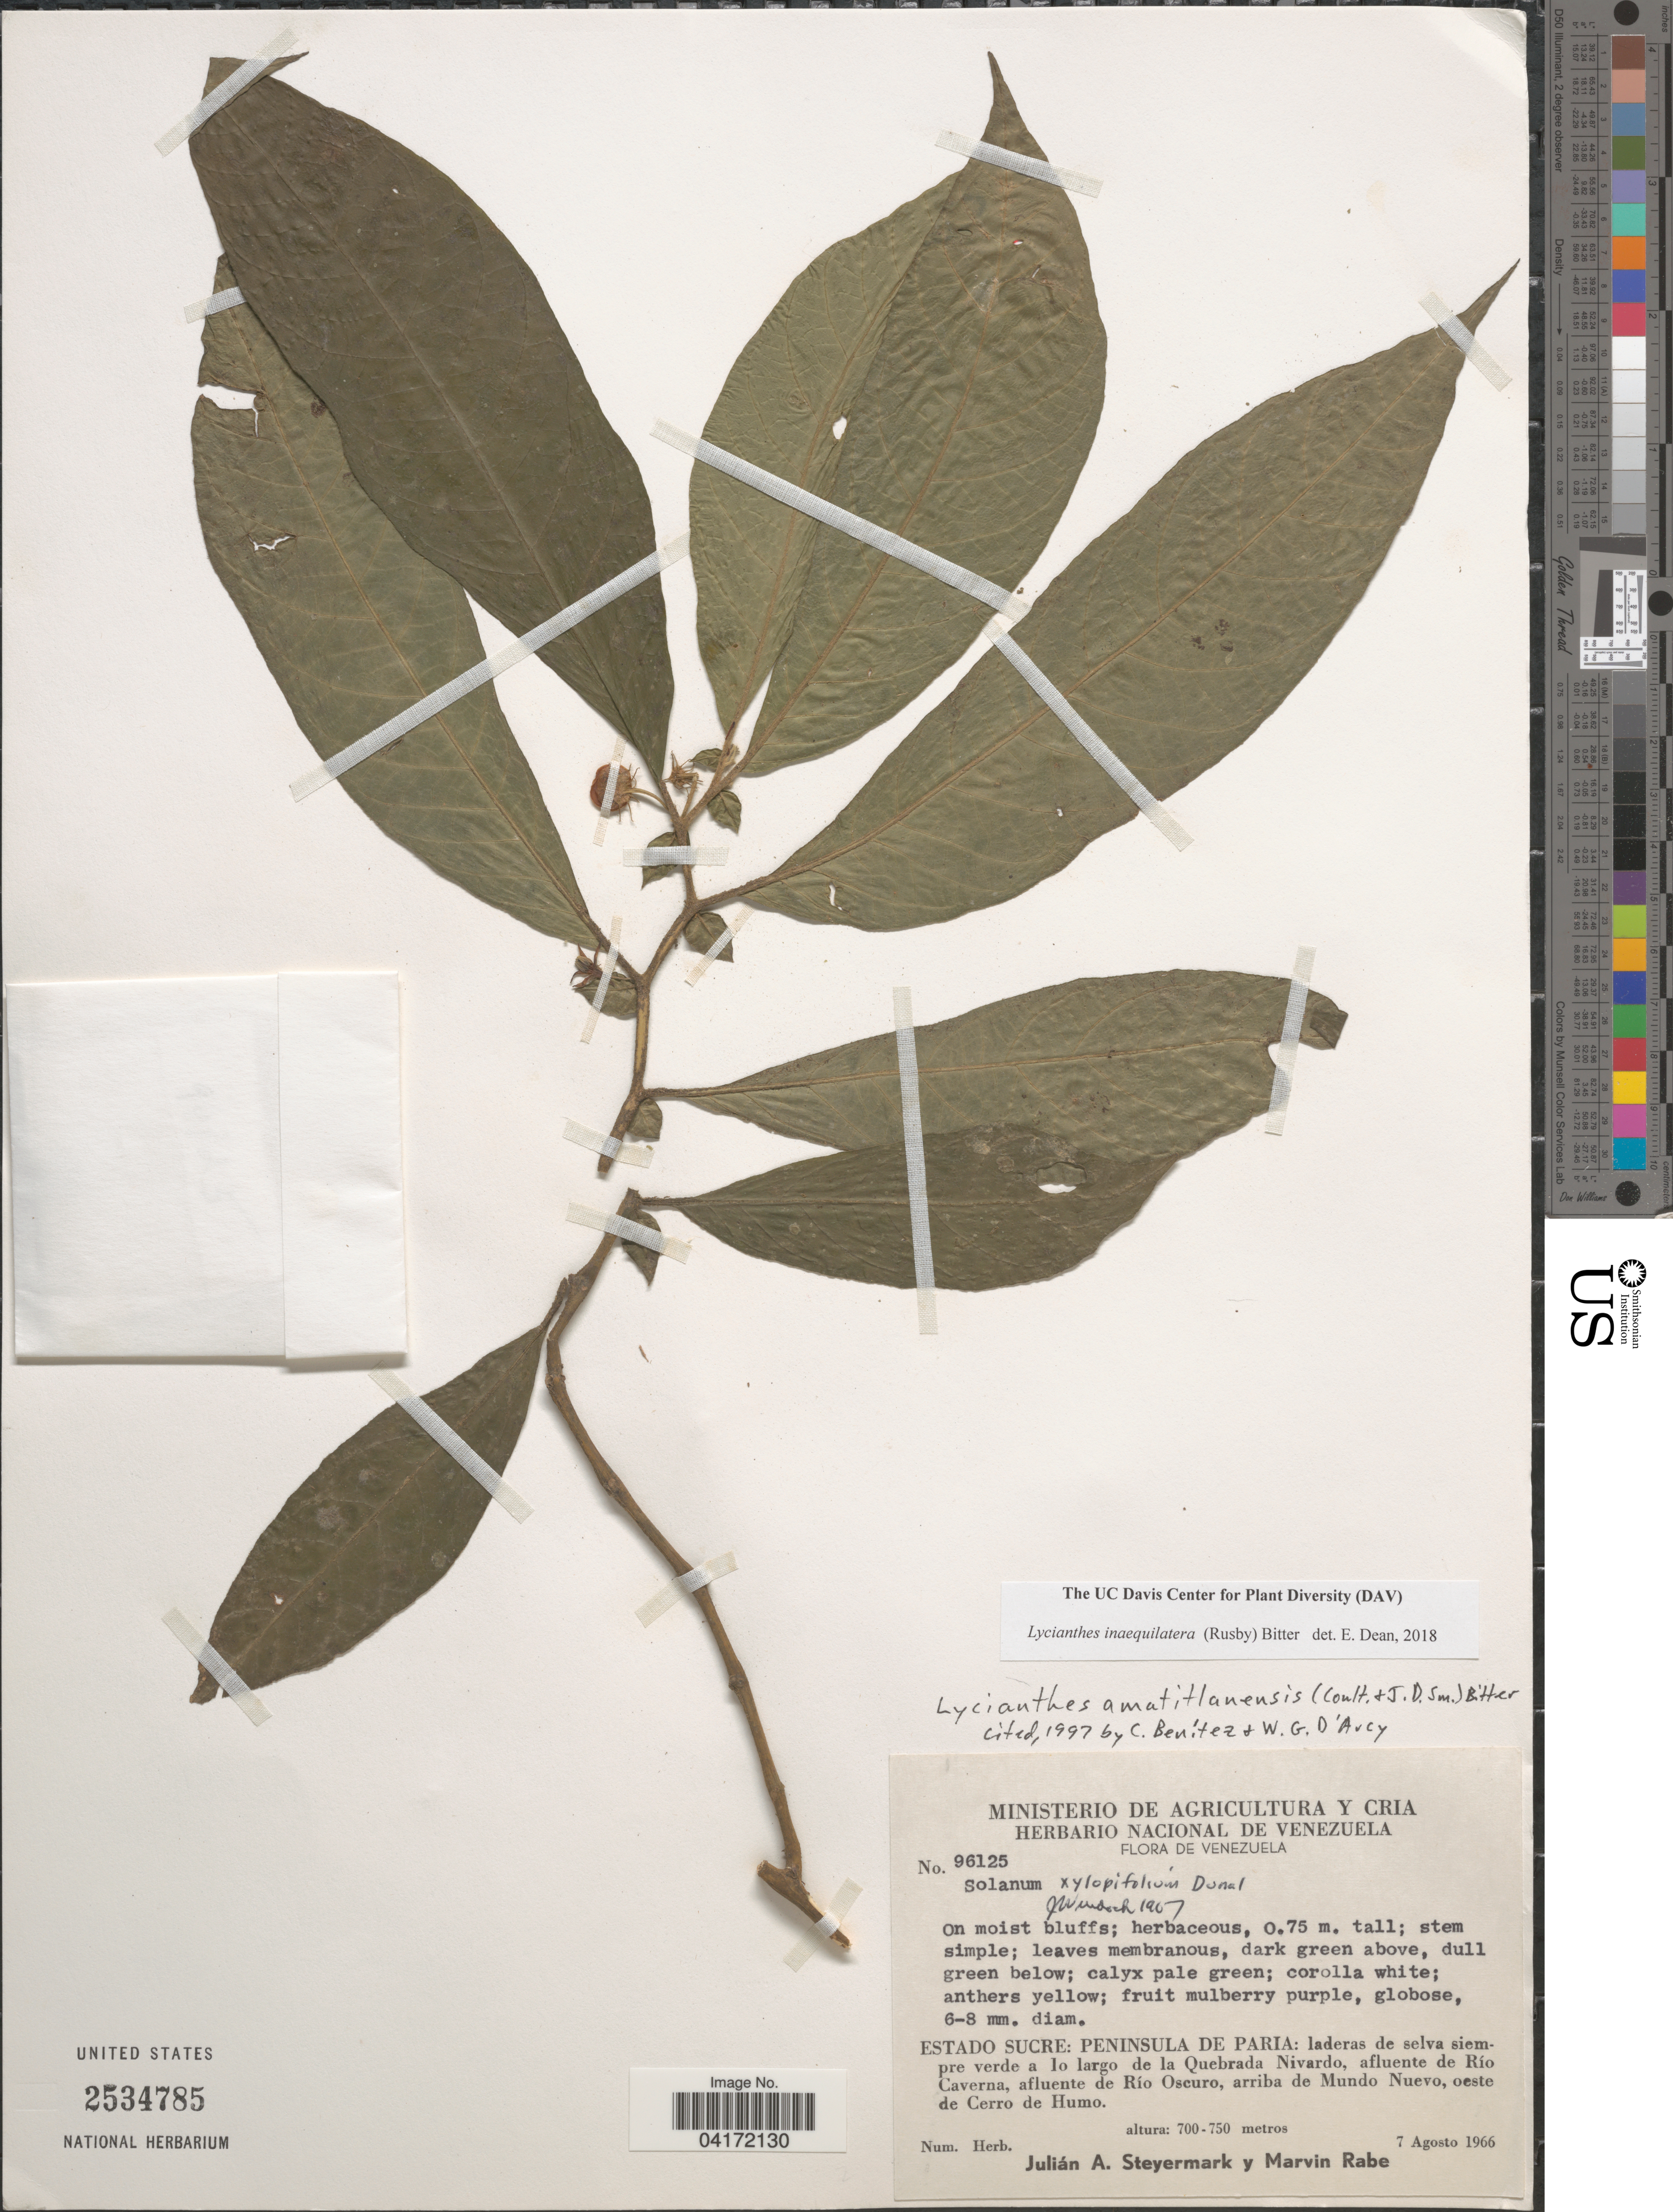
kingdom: Plantae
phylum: Tracheophyta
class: Magnoliopsida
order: Solanales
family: Solanaceae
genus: Lycianthes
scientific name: Lycianthes inaequilatera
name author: (Rusby) Bitter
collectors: J. Steyermark & M. Rabe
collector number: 96125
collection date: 1966-08-07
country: Venezuela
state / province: Sucre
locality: Peninsula de Paria: laderas de selva siempre verde a lo largo de la Quebrada Nivardo, afluente de Río Caverna, afluente de Río Oscuro, arriba de Mundo Nuevo, oeste de Cerro de Humo.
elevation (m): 700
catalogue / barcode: US 2534785